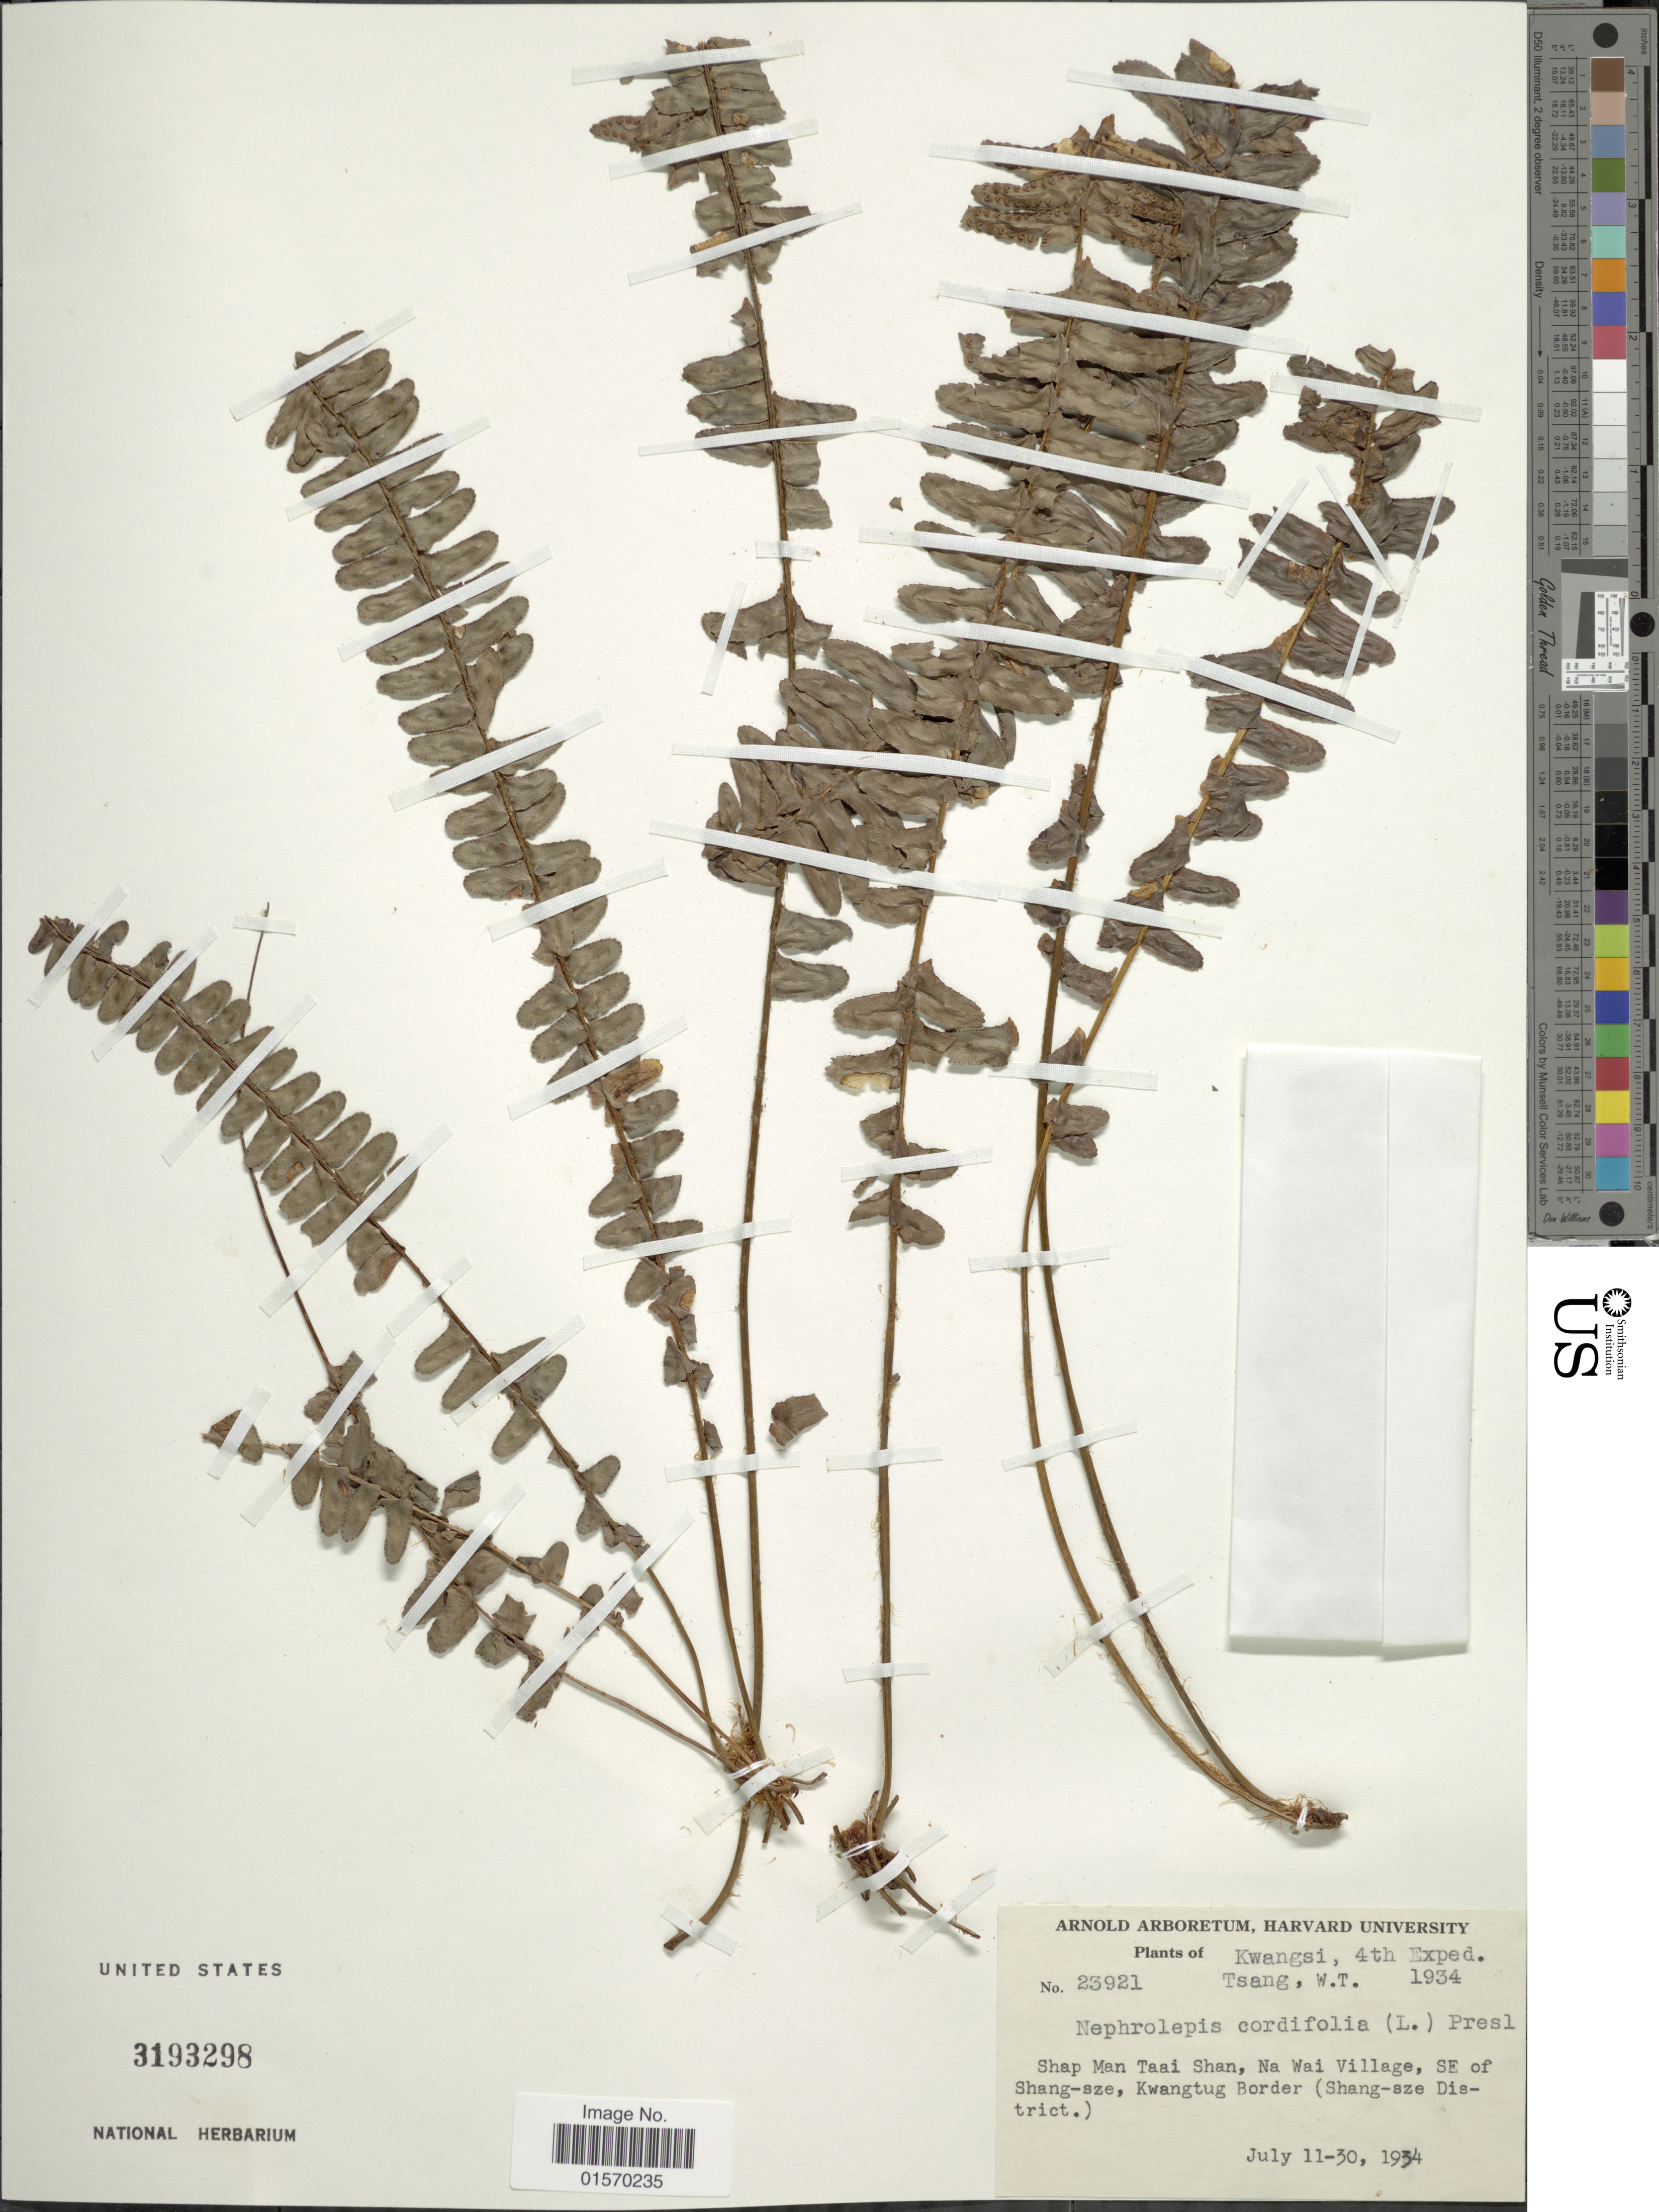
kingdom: Plantae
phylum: Tracheophyta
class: Polypodiopsida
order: Polypodiales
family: Nephrolepidaceae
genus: Nephrolepis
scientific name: Nephrolepis cordifolia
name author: (L.) C. Presl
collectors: W. T. Tsang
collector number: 23921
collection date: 1934-07-11/1934-07-30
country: China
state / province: Guangxi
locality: Kwangsi. Shap Man Taai Shan, Na Wai Village, SE of Shang-sze, Kwangtug Border (Shang-sze District)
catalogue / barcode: US 3193298